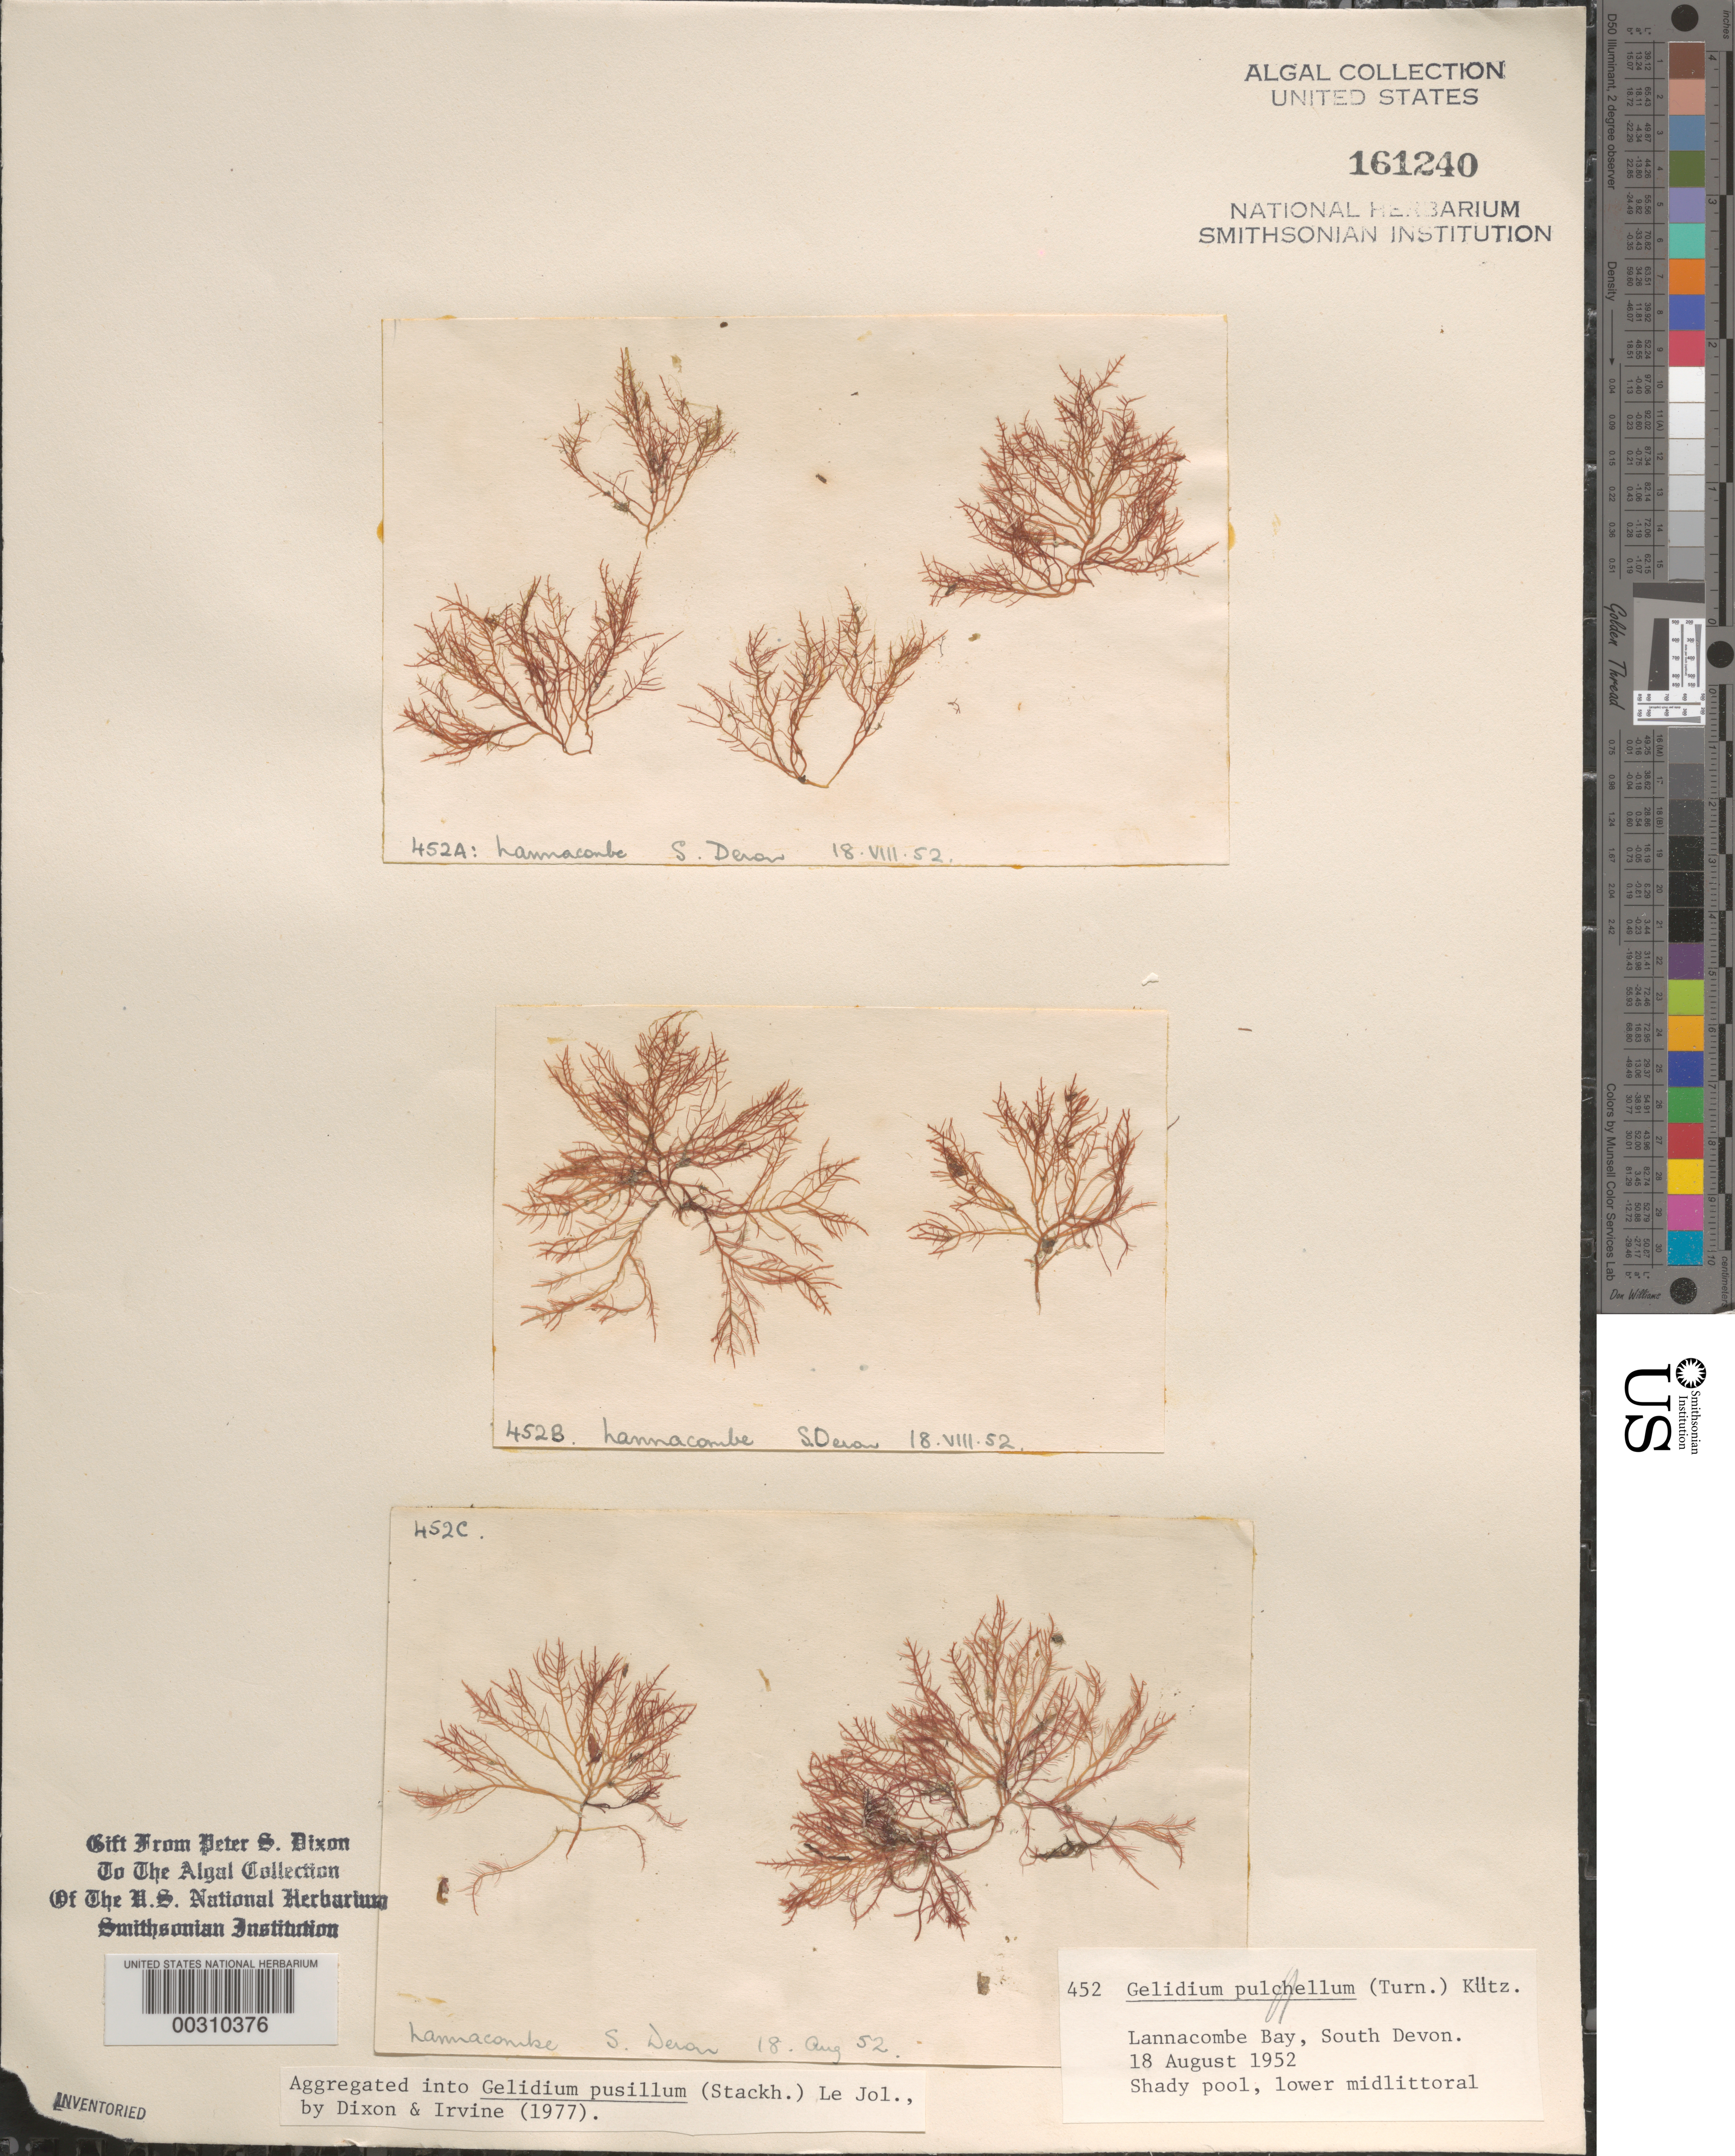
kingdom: Plantae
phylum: Rhodophyta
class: Florideophyceae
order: Gelidiales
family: Gelidiaceae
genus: Gelidium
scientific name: Gelidium pusillum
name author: (Stackh.) Le Jol.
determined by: Dixon, P. S.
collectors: P. S. Dixon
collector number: PSD 452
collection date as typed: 18 Aug 1952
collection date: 1952-08-18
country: United Kingdom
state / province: England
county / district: Devon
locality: Lannacombe Bay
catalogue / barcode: US 161240